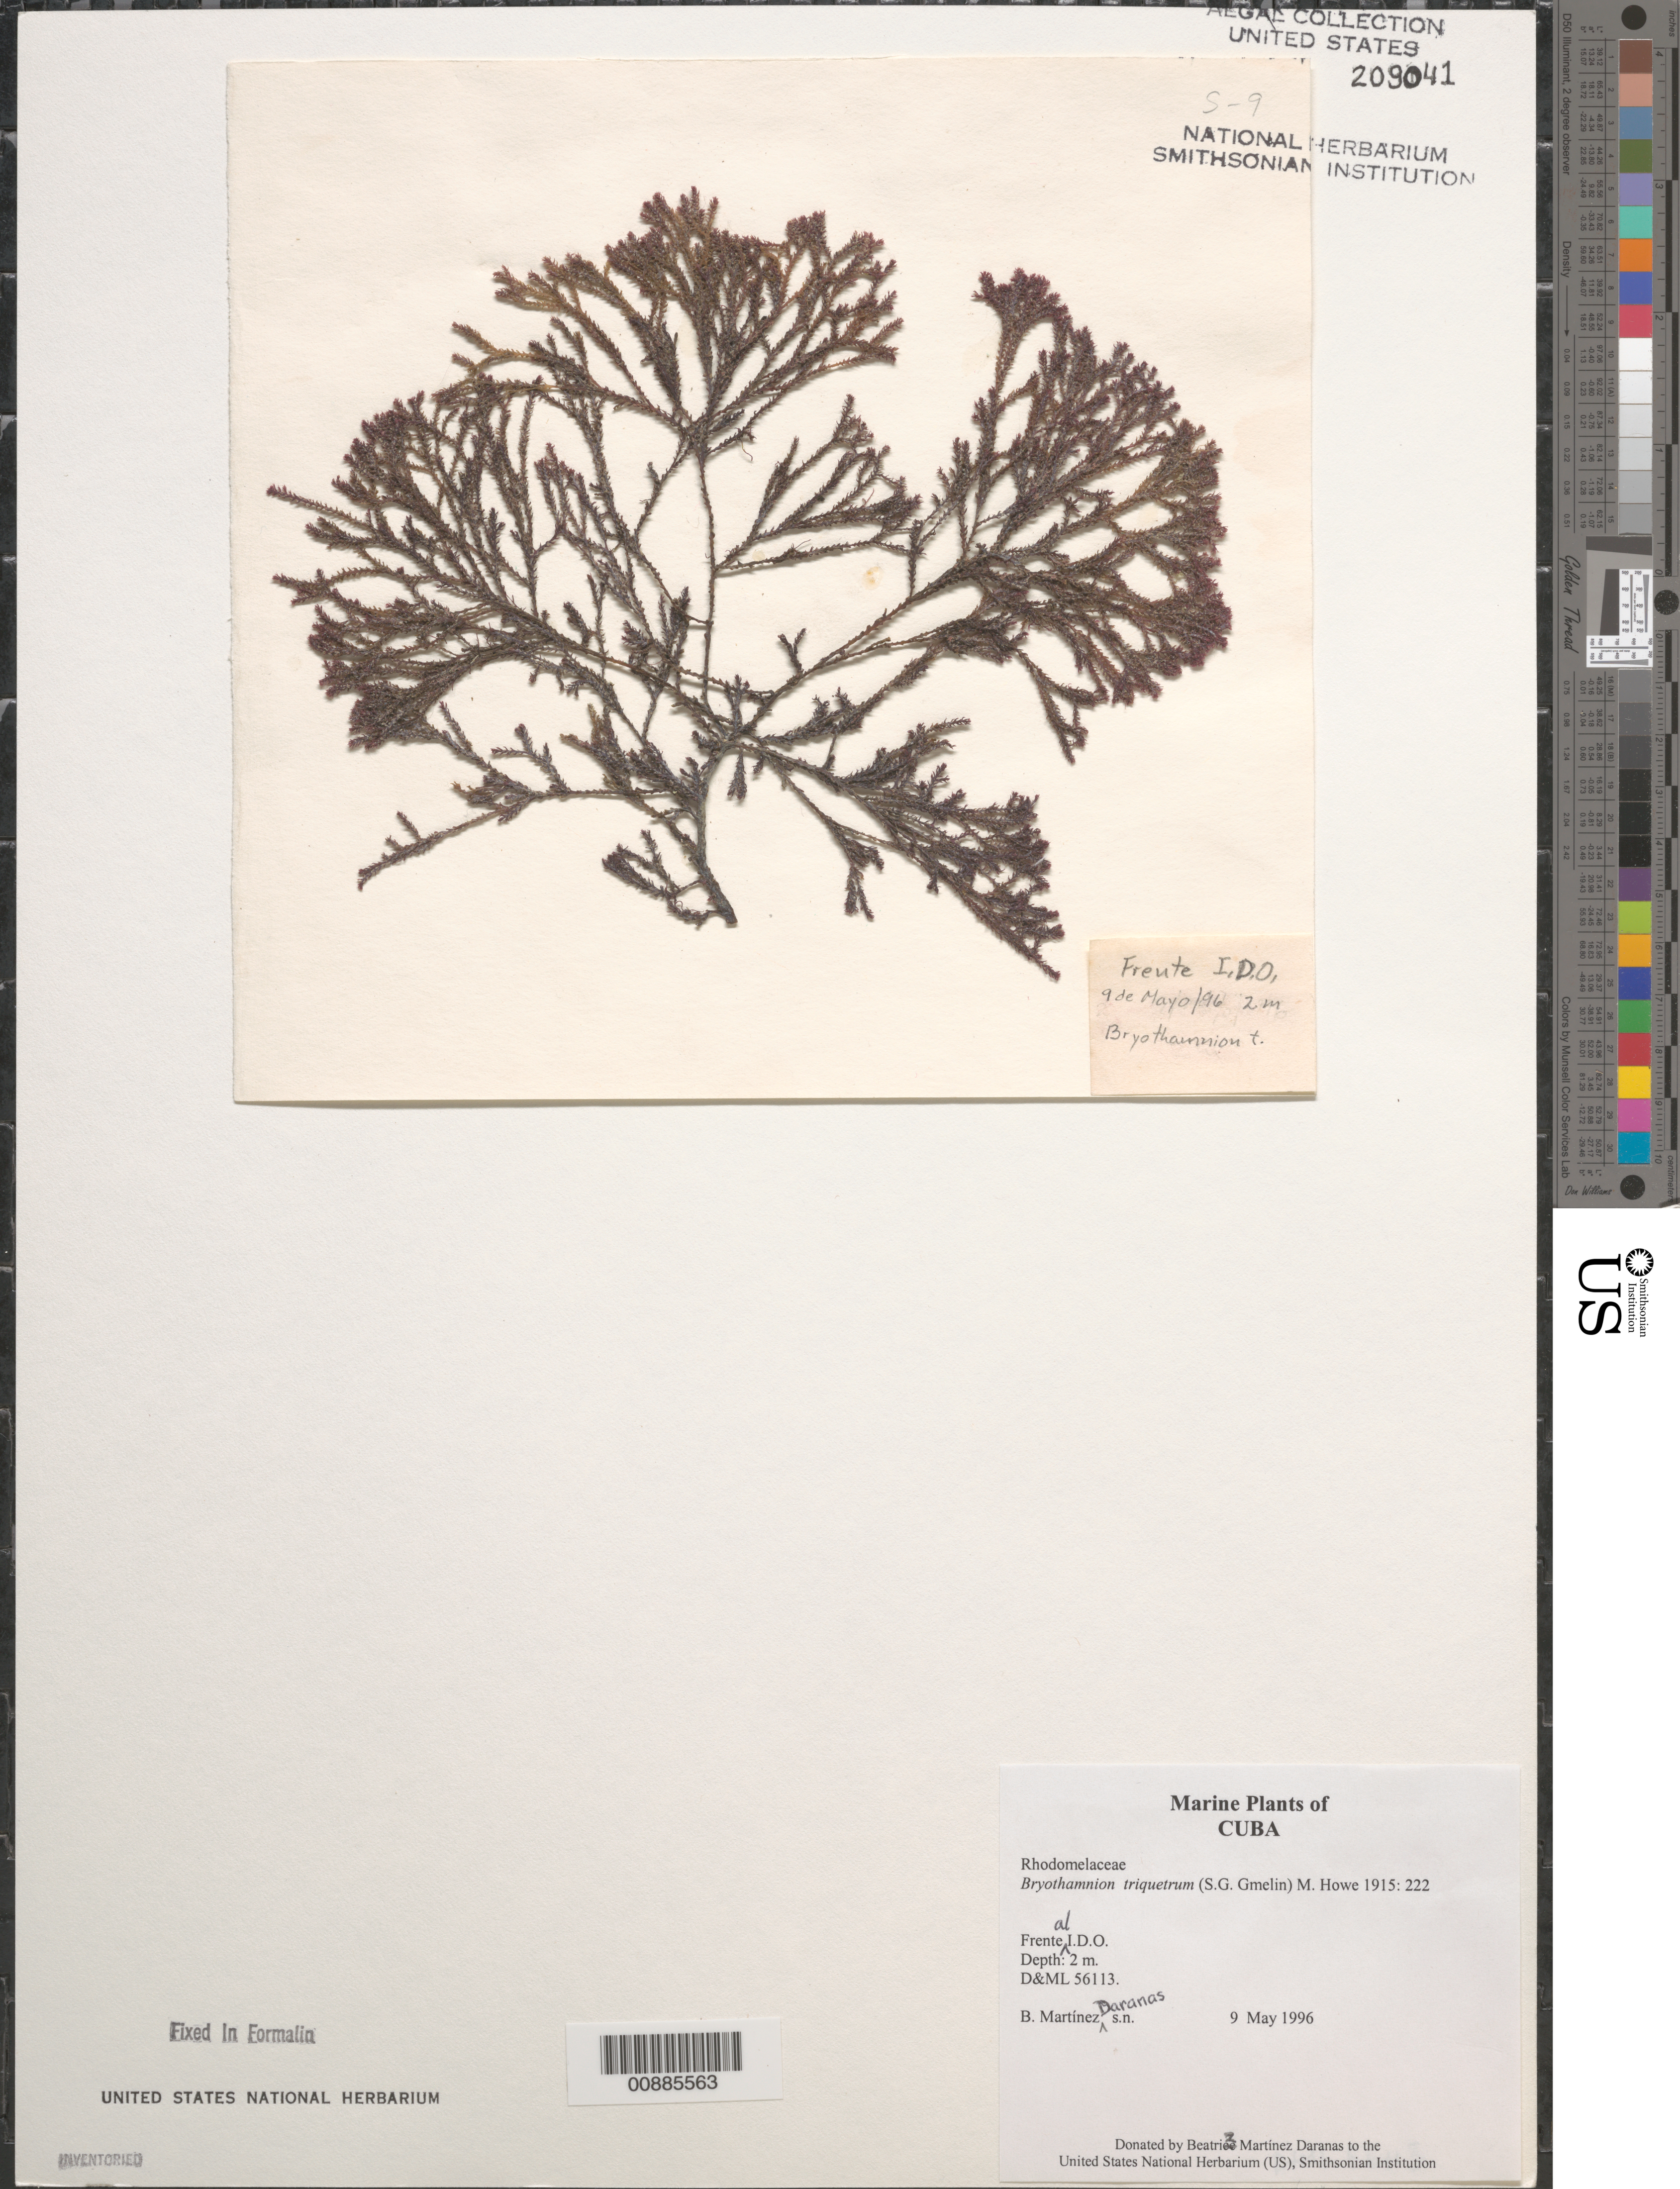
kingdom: Plantae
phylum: Rhodophyta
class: Florideophyceae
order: Ceramiales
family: Rhodomelaceae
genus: Alsidium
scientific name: Alsidium triquetrum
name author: (S.G. Gmel.) Trevis.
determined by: Algae name updating Project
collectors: B. Martinez Daranas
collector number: D&ML 56113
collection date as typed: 09 May 1996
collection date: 1996-05-09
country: Cuba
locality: Frente al I.D.O.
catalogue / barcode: US 209041